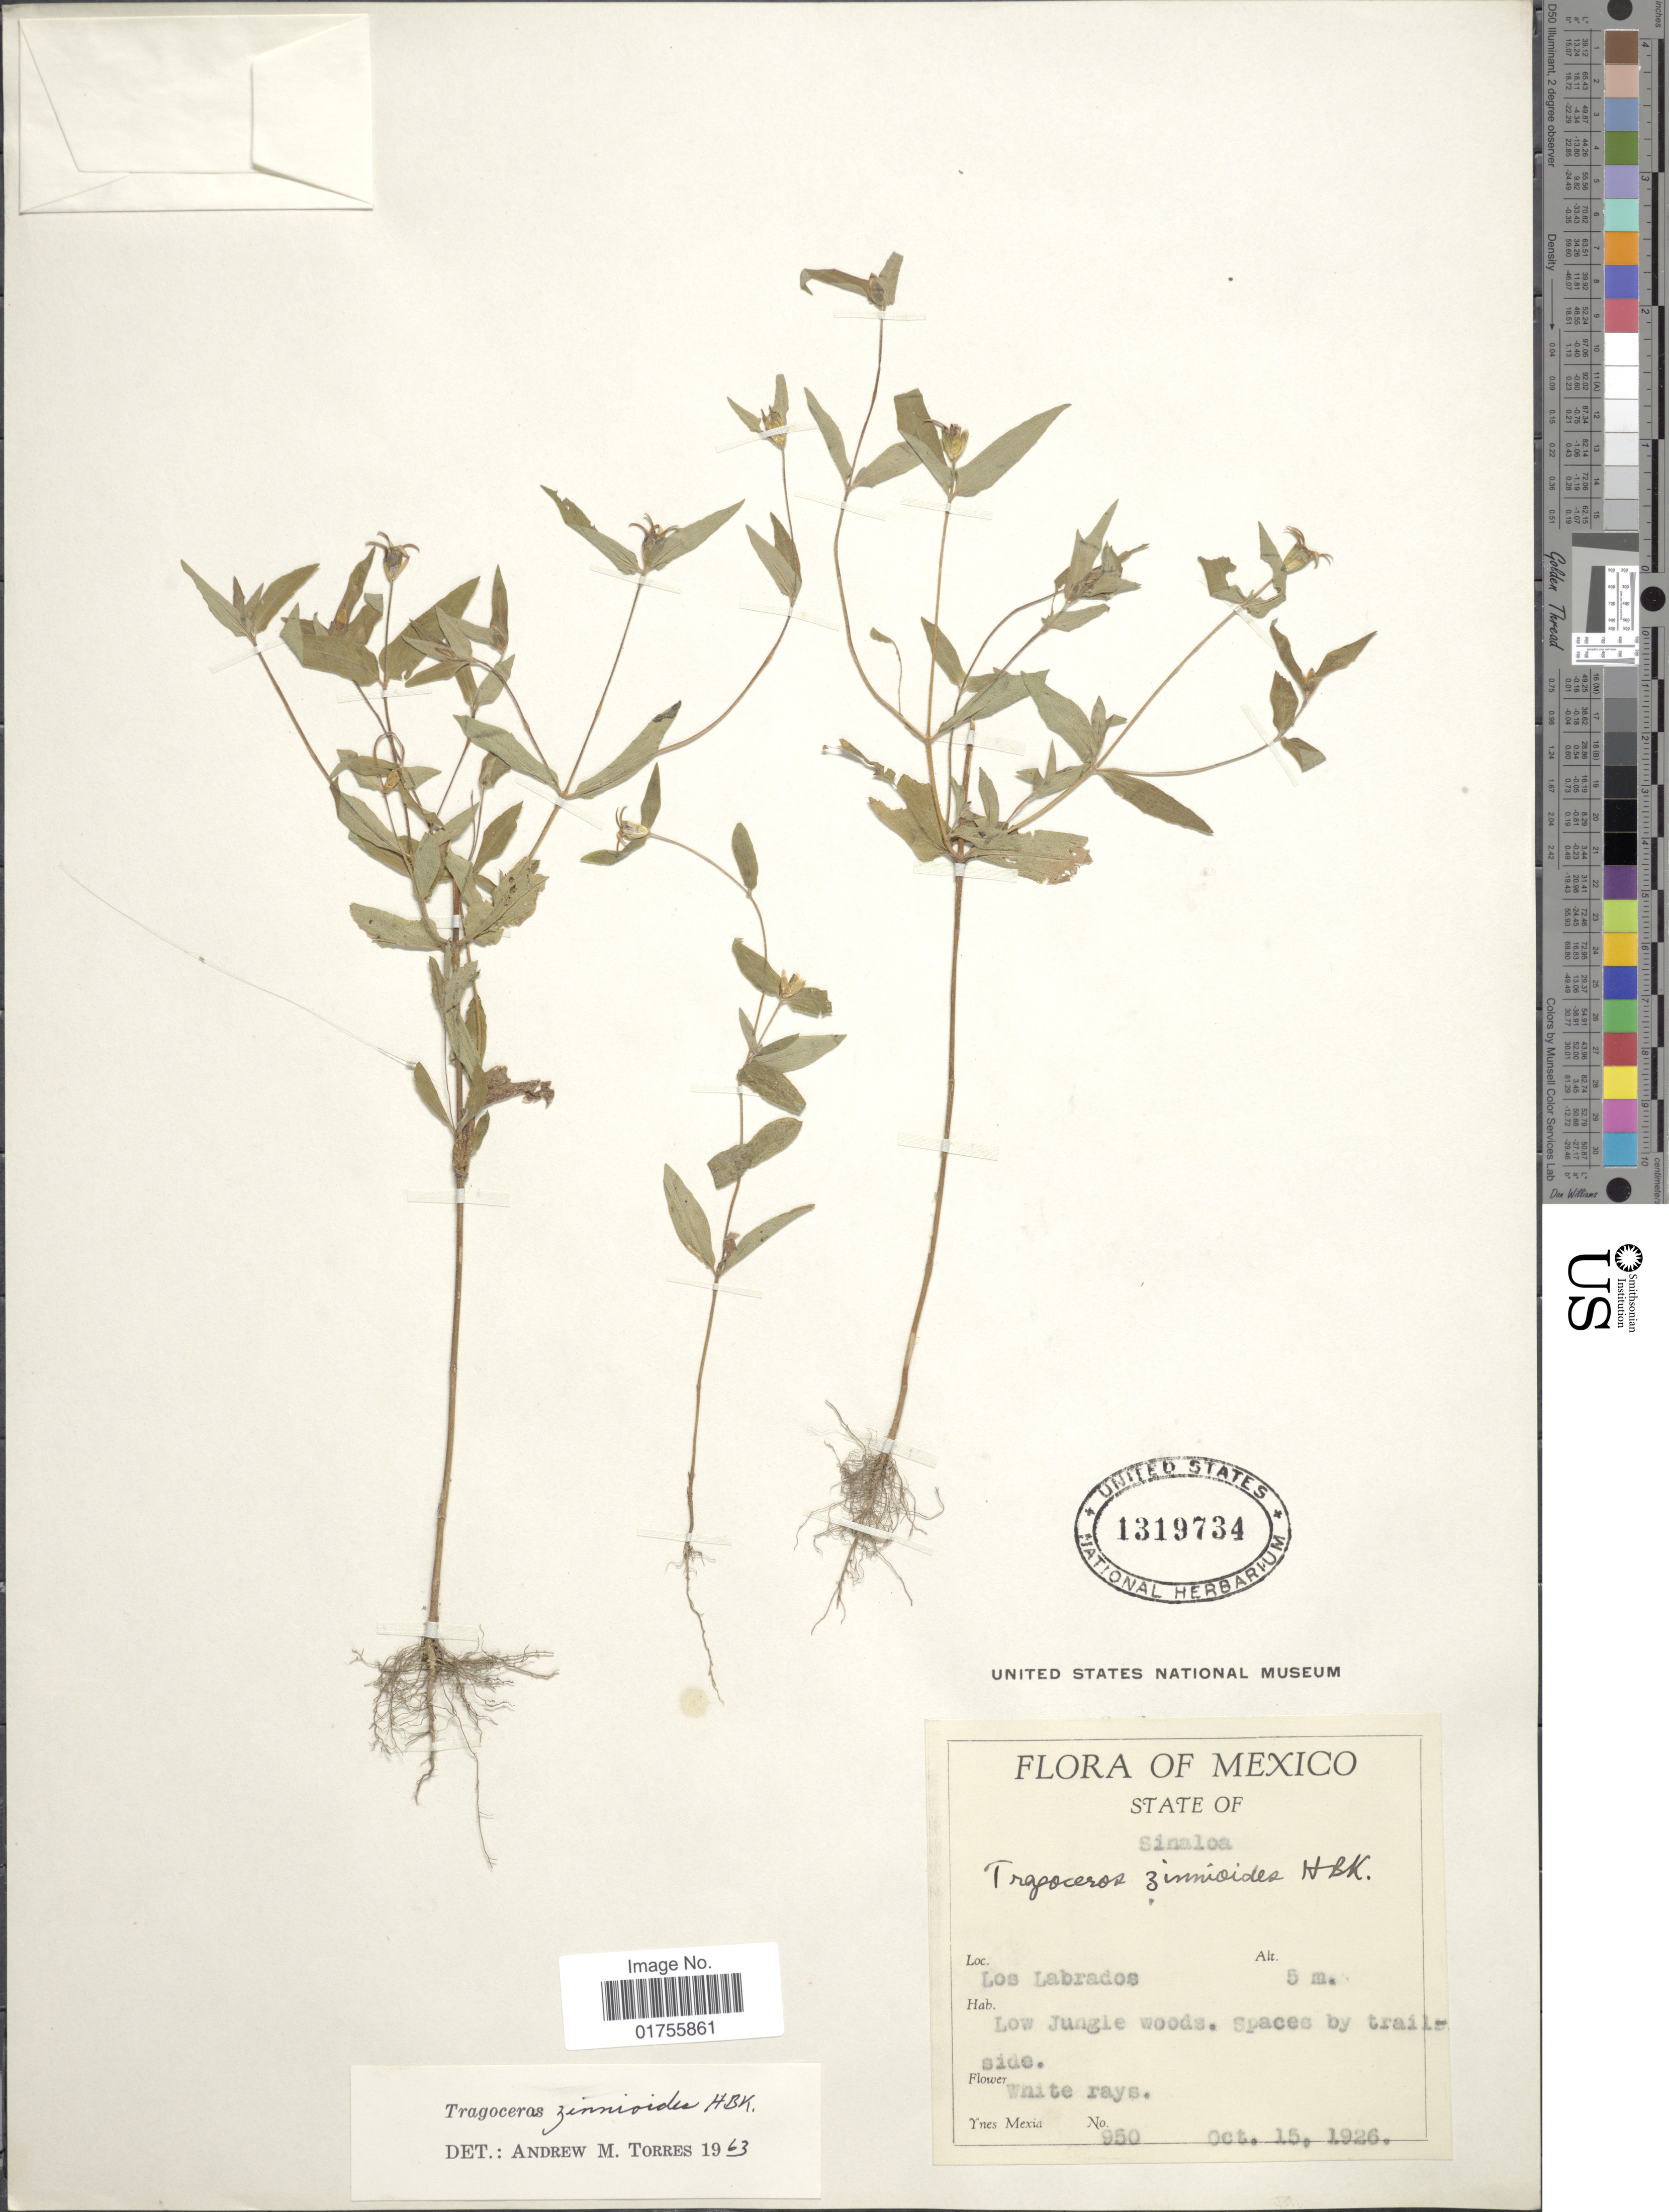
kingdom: Plantae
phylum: Tracheophyta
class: Magnoliopsida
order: Asterales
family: Asteraceae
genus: Tragoceros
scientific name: Tragoceros zinnioides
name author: Kunth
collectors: Y. Mexia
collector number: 950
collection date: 1926-10-15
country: Mexico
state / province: Sinaloa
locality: State of Sinaloa, Los Labrados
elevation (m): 5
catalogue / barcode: US 1319734